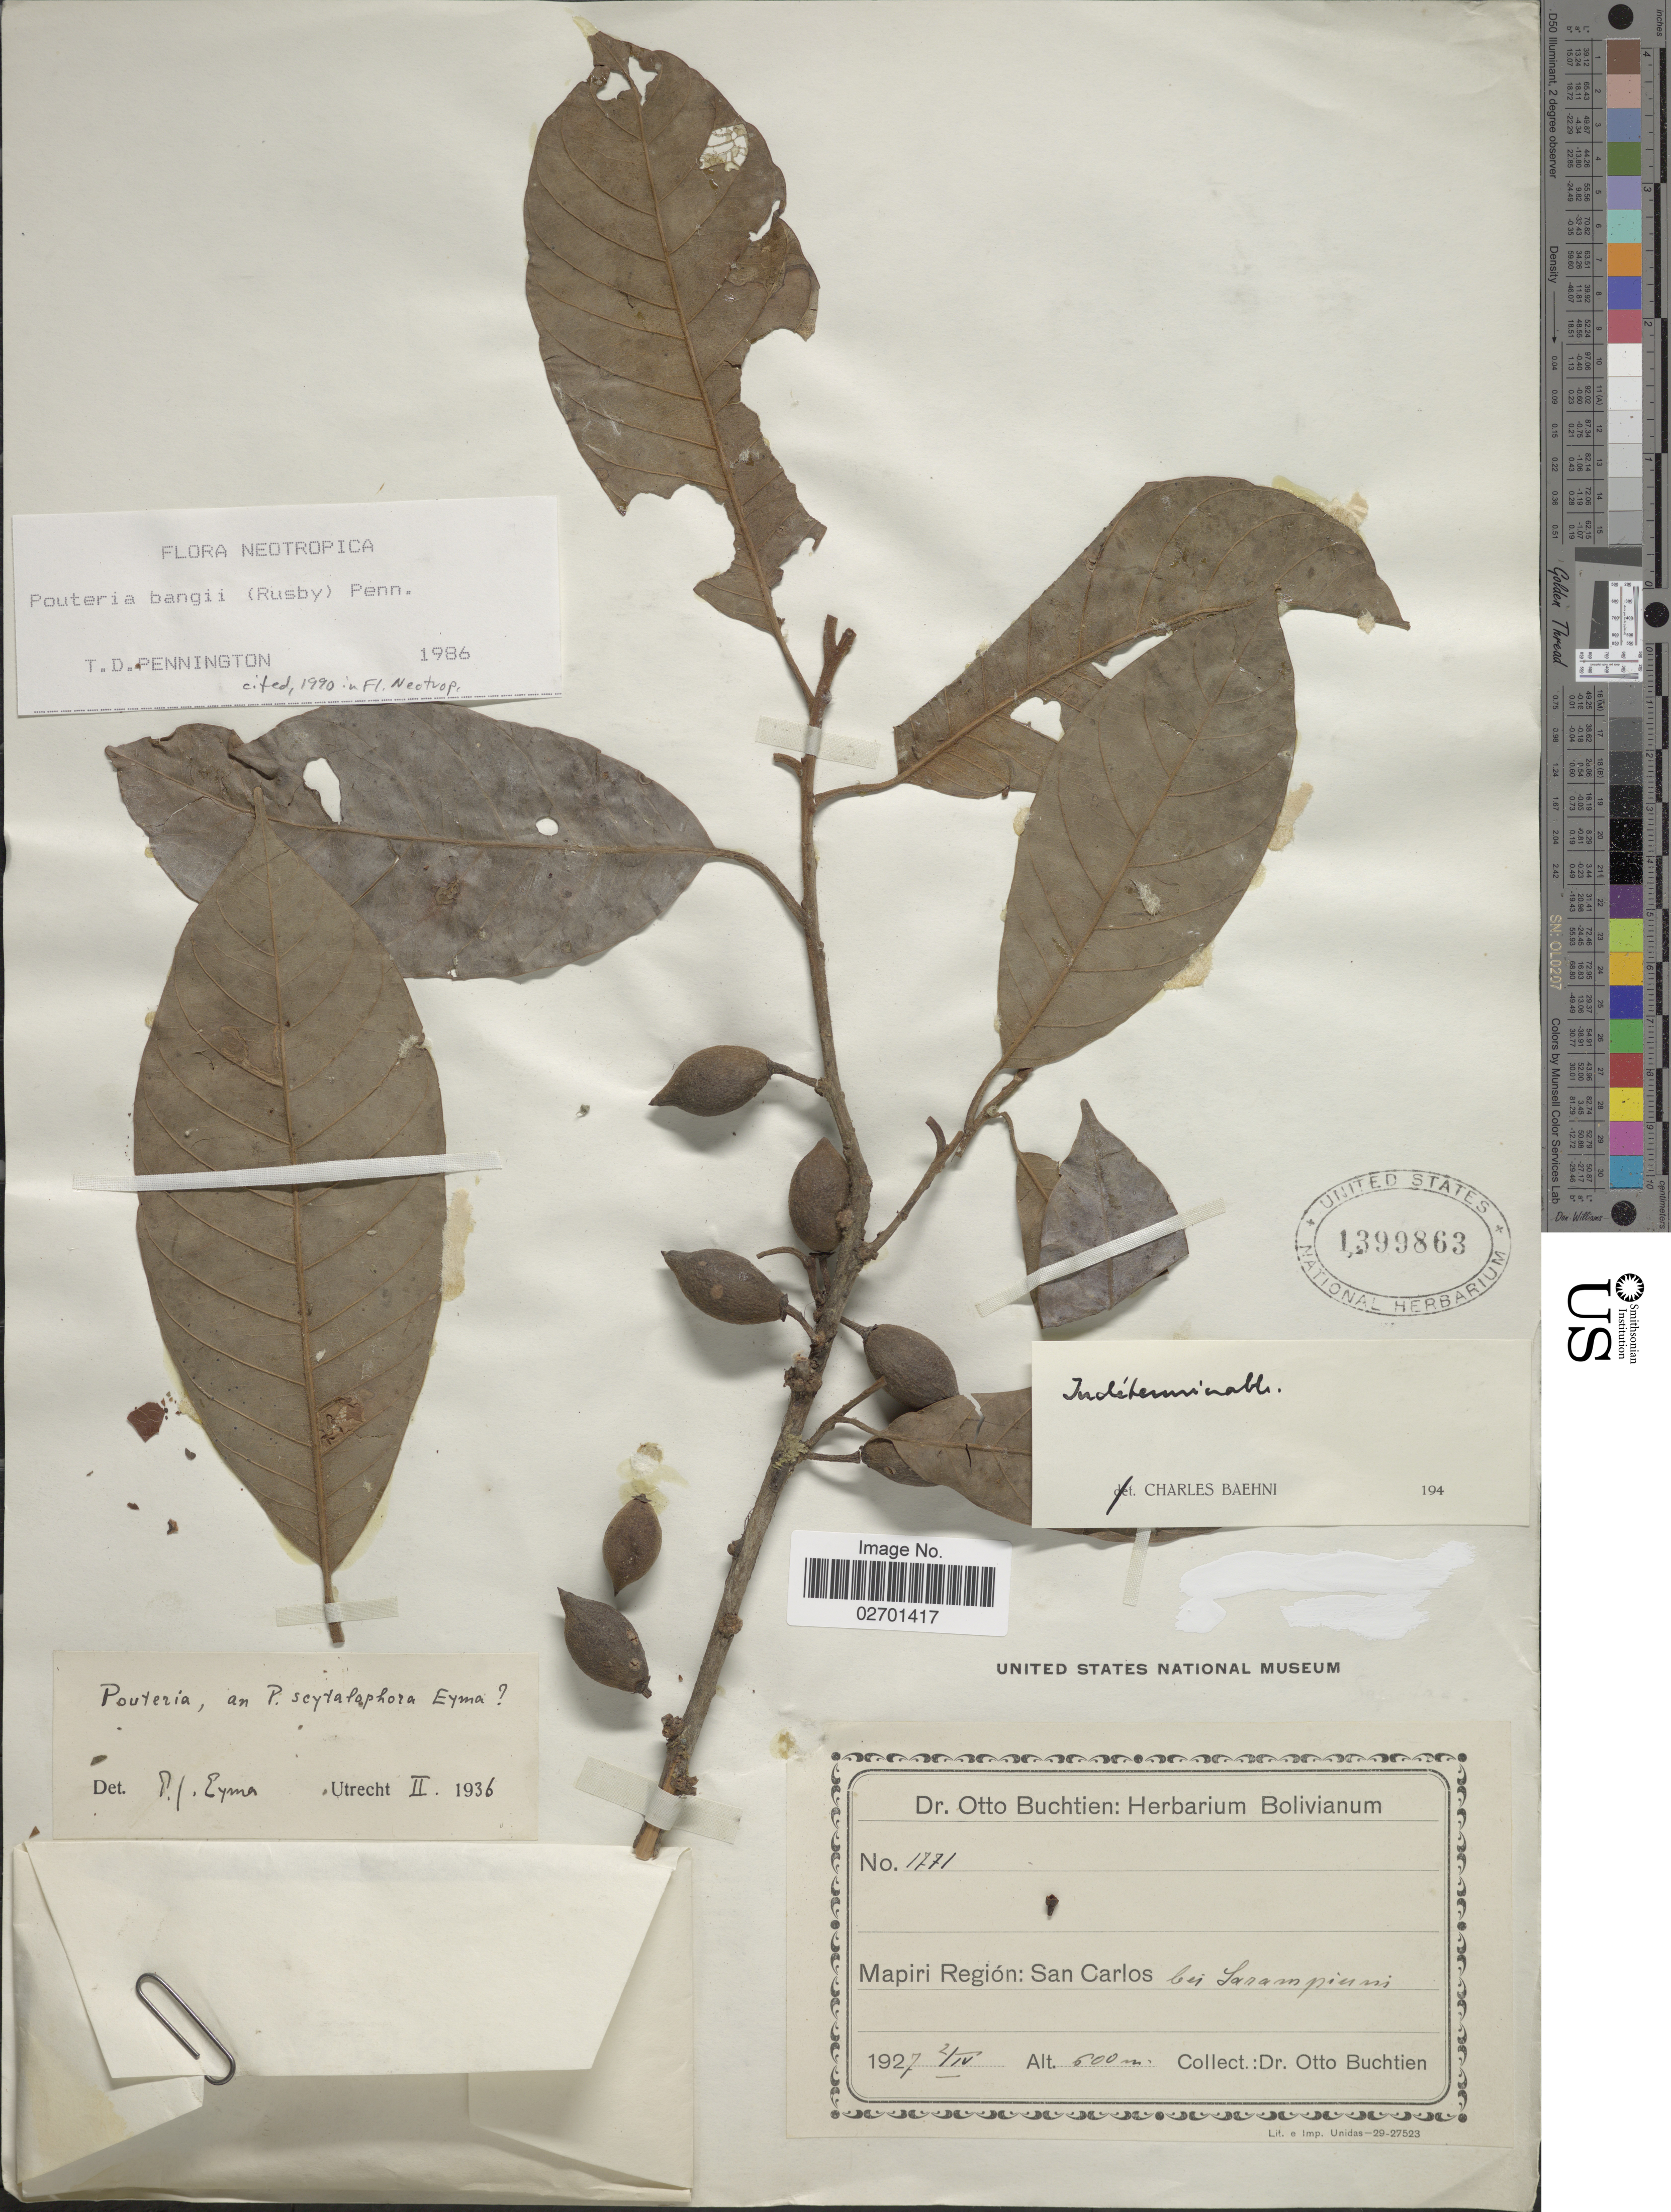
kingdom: Plantae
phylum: Tracheophyta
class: Magnoliopsida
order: Ericales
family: Sapotaceae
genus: Pouteria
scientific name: Pouteria bangii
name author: (Rusby) T.D. Penn.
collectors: O. Buchtien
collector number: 1771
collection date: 1927-04-02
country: Bolivia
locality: Mapiri Region: San Carlos, bei Larampiuni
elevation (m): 500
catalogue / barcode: US 1399863